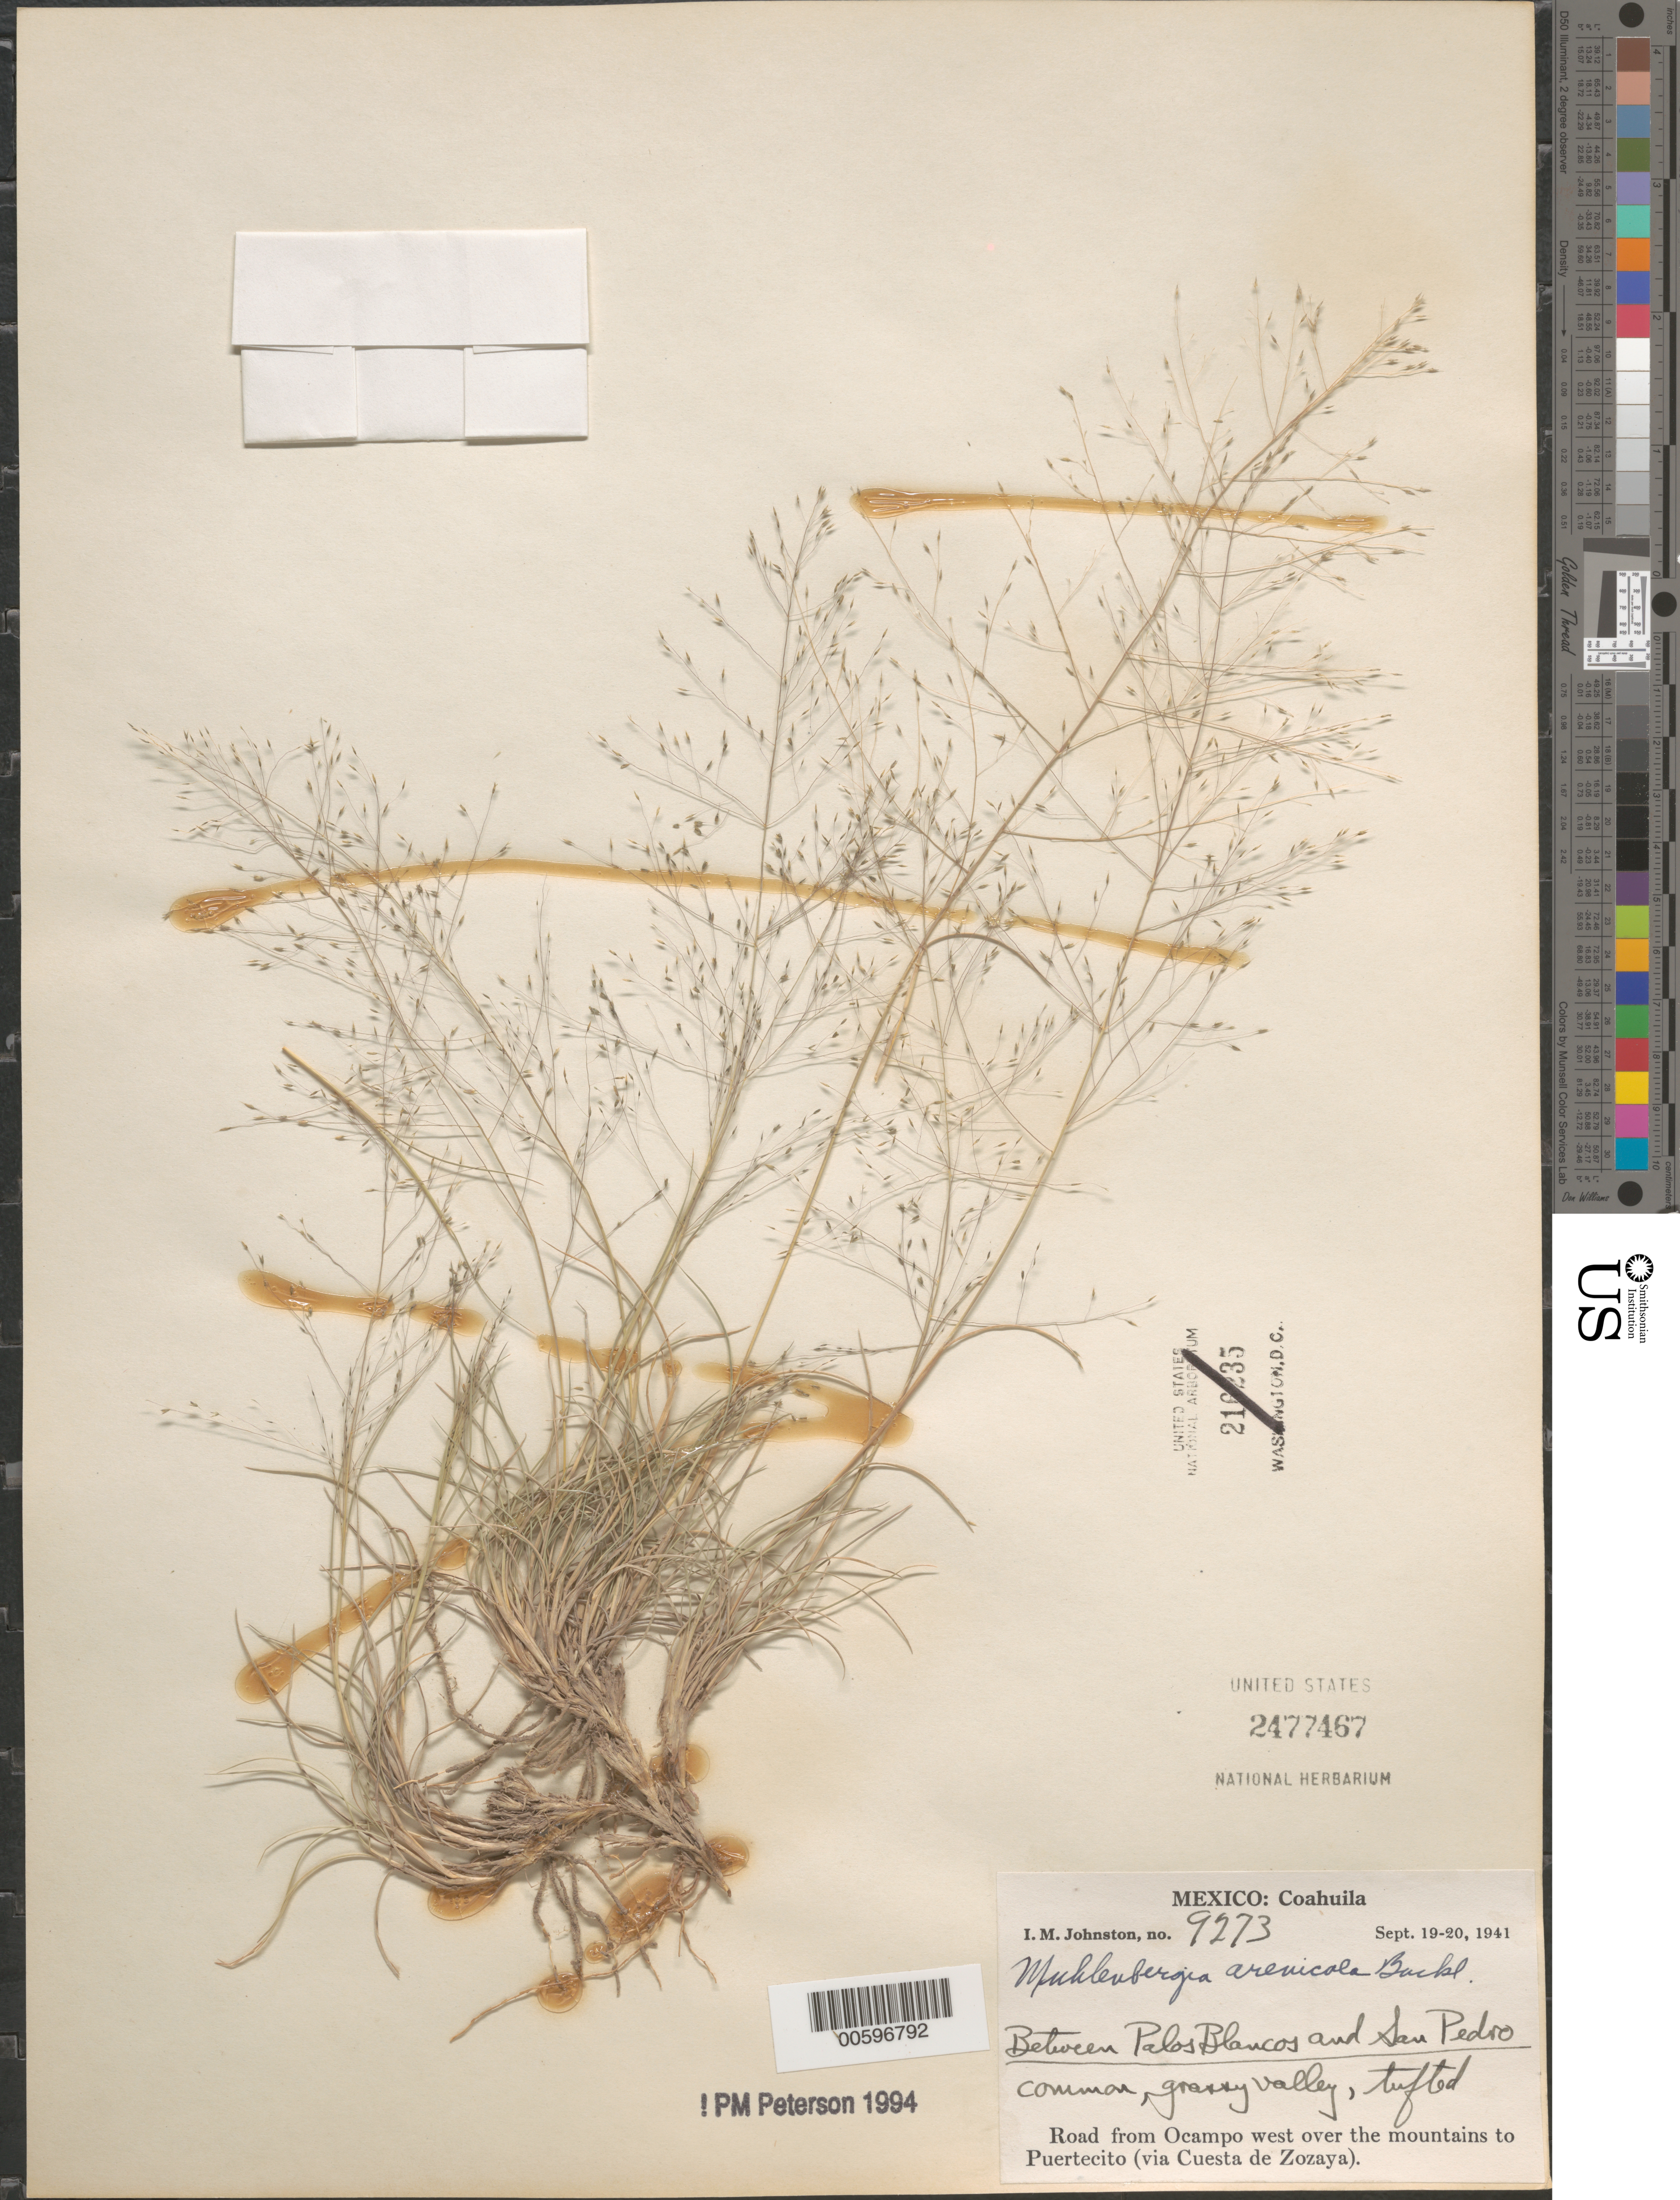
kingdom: Plantae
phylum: Tracheophyta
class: Liliopsida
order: Poales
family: Poaceae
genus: Muhlenbergia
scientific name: Muhlenbergia arenicola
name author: Buckley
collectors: I.M. Johnston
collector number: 9273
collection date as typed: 19 Sep 1941 to 20 Sep 1941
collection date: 1941-09-19/1941-09-20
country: Mexico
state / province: Coahuila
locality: Between Palos Blancos & San Pedro, road from Ocampo W over the mts to Puertecito (via Cuesta de Zozaya).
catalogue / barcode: US 2477467